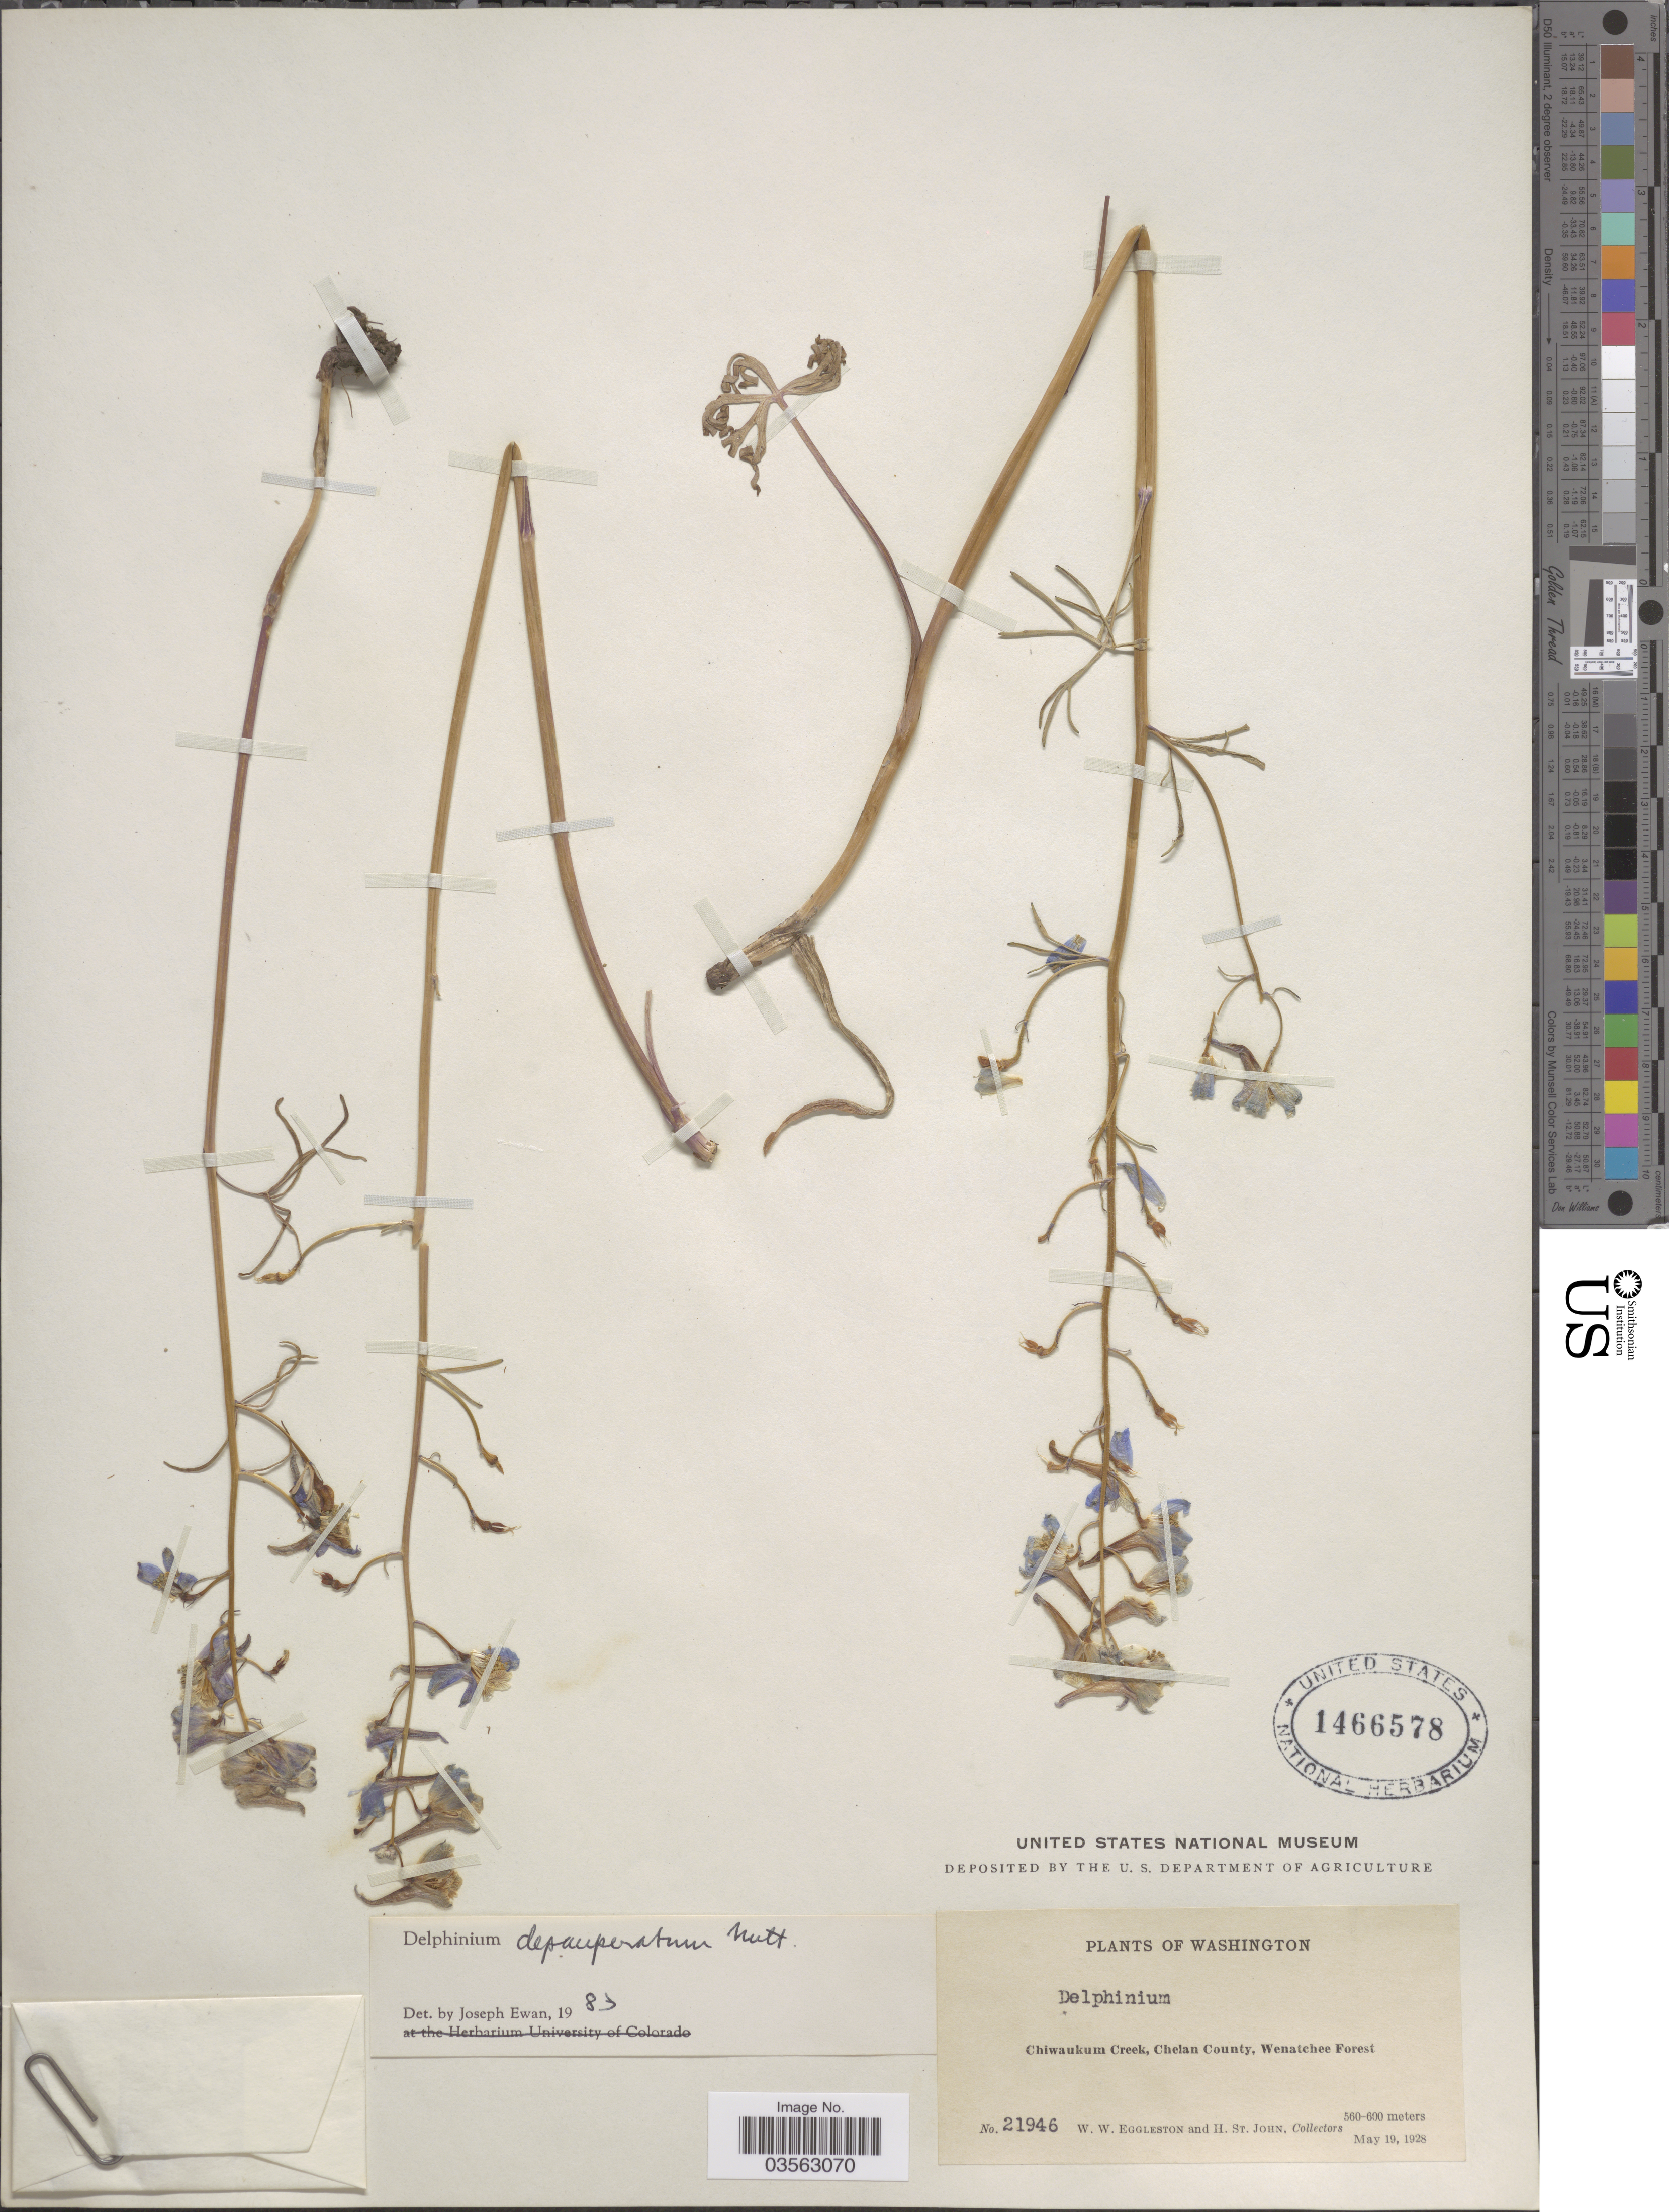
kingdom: Plantae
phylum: Tracheophyta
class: Magnoliopsida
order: Ranunculales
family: Ranunculaceae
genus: Delphinium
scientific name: Delphinium depauperatum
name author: Nutt.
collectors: W. W. Eggleston & H. St. John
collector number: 21946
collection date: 1928-05-19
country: United States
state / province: Washington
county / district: Chelan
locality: Chiwaukum Creek, Chelan County, Wenatchee Forest.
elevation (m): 560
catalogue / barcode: US 1466578